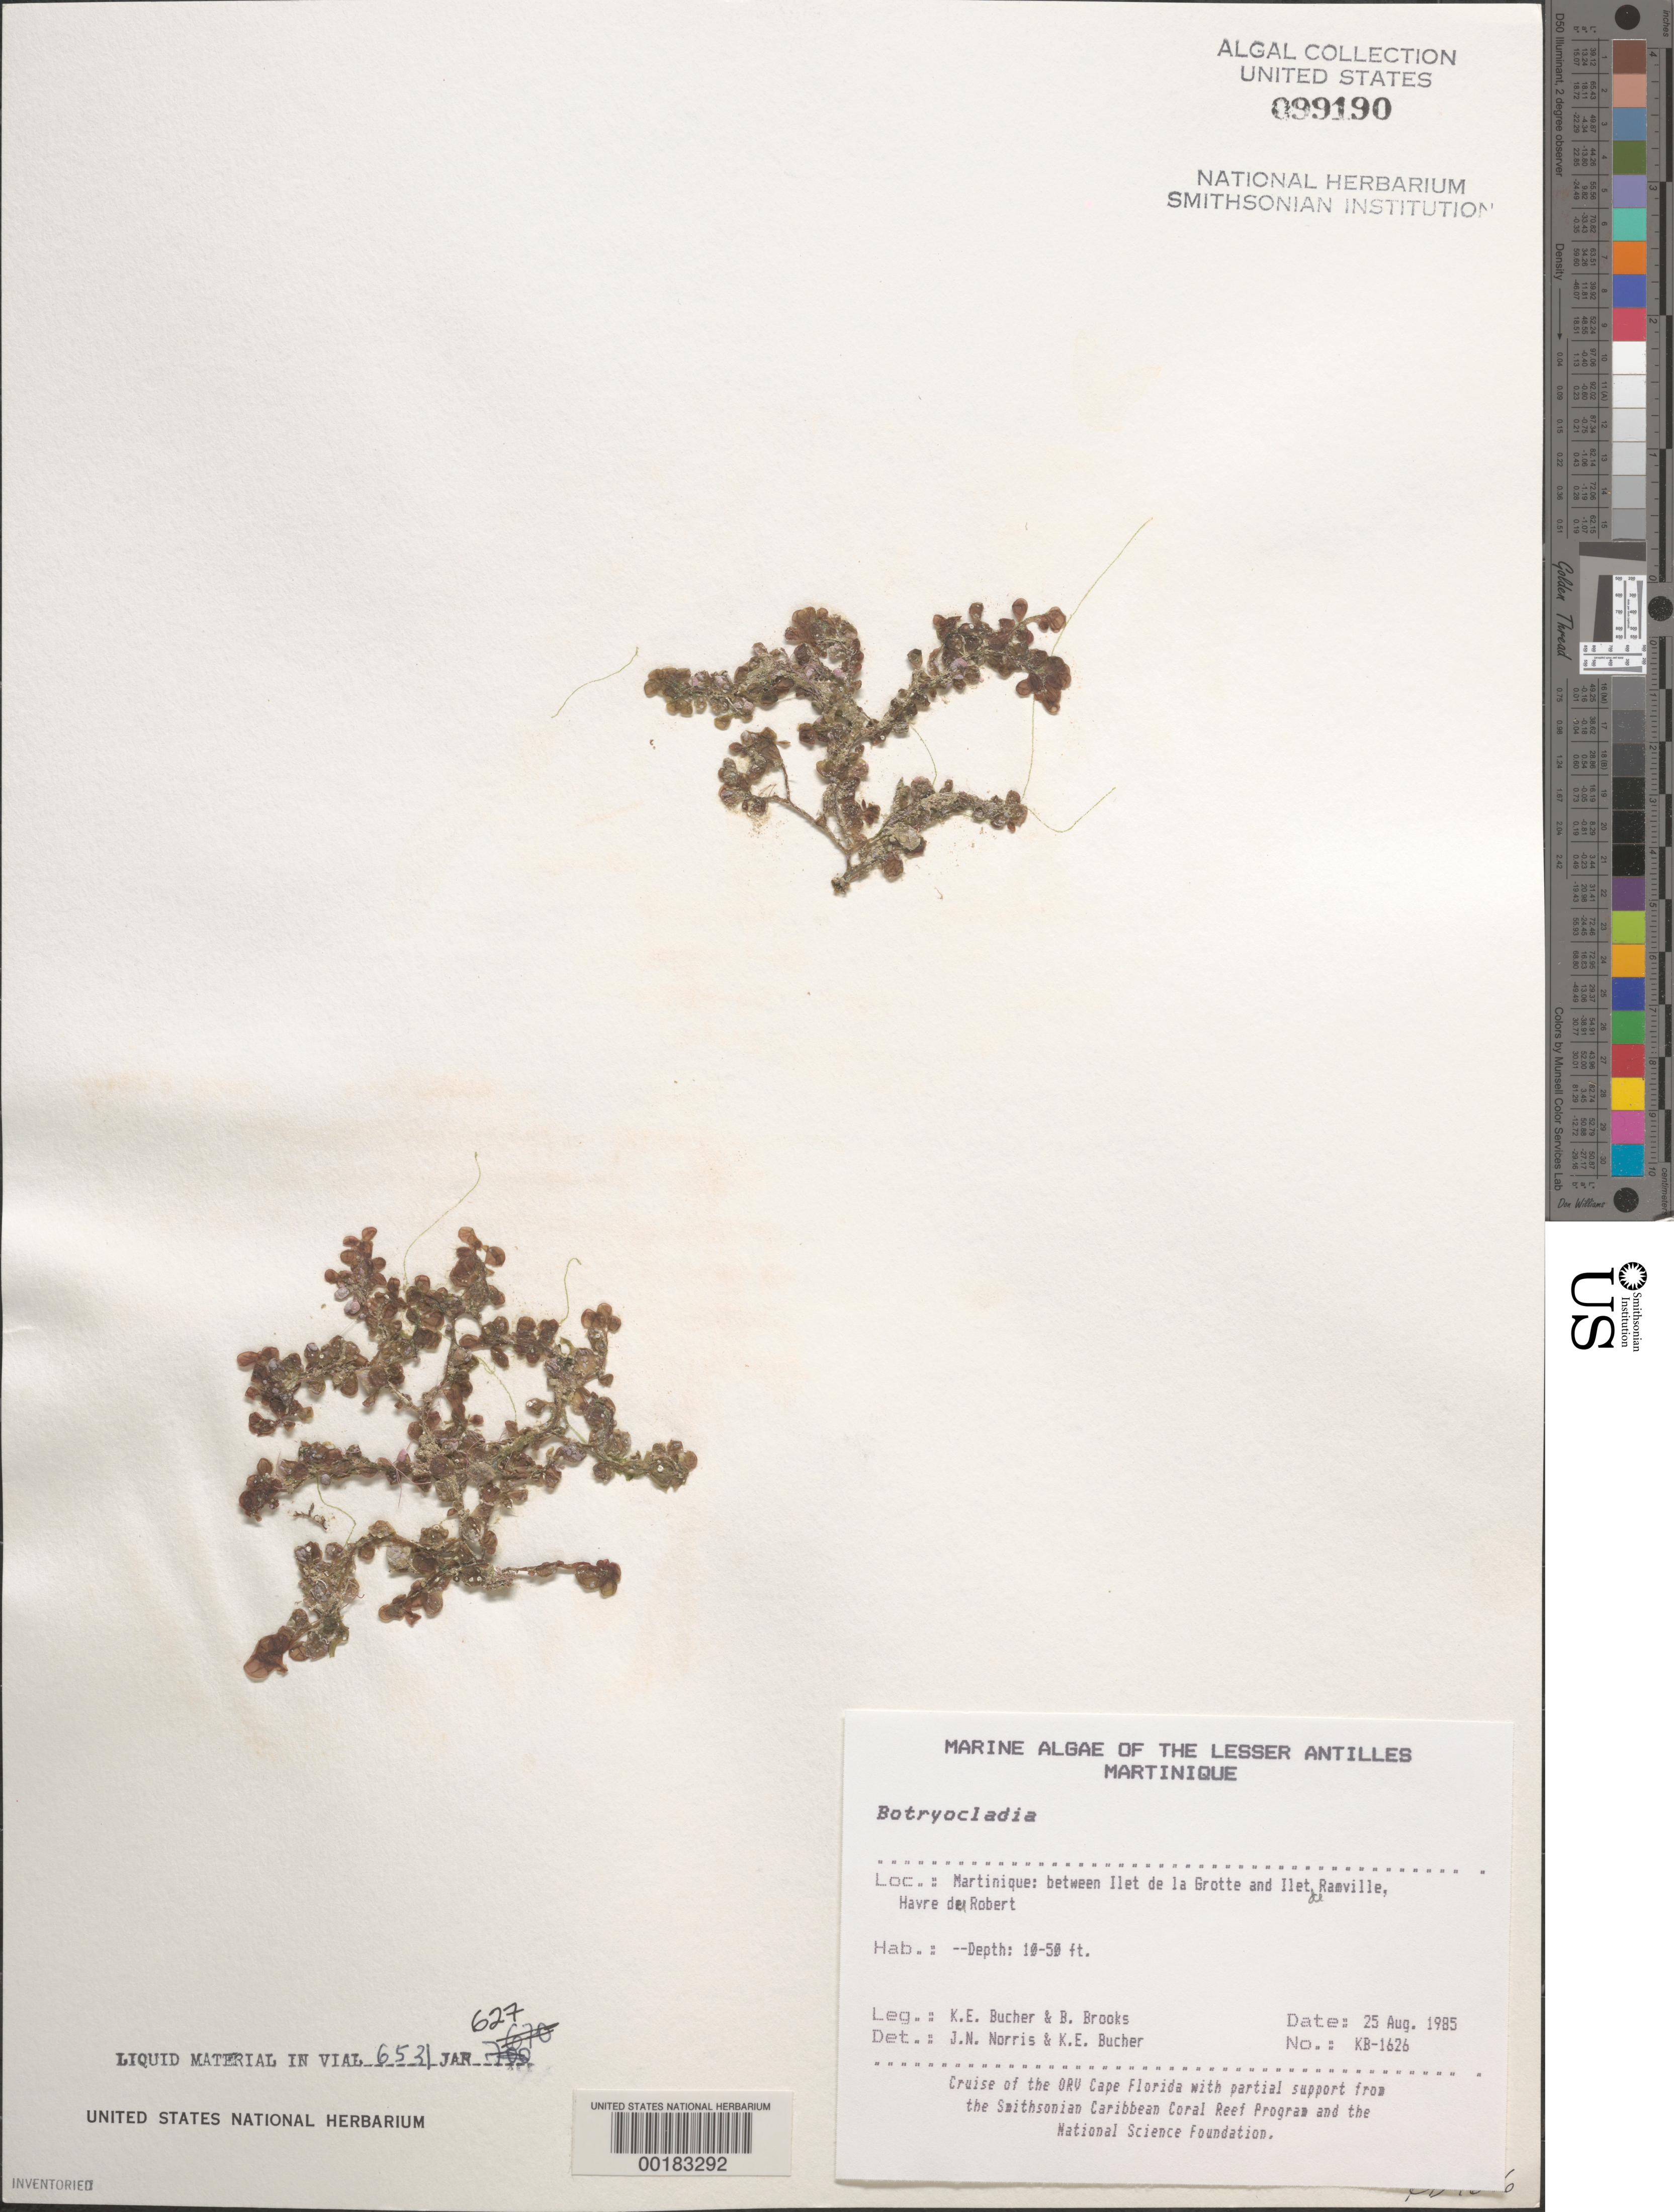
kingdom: Plantae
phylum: Rhodophyta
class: Florideophyceae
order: Rhodymeniales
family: Rhodymeniaceae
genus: Botryocladia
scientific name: Botryocladia sp.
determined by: Norris, J. N.; Bucher, K. E.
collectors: K. E. Bucher & B. Brooks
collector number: Kb-1626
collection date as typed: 25 Aug 1985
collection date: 1985-08-25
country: Martinique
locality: Between Ilet de la Grotte and Ilet de Ramville, Havre du Robert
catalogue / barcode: US 99190